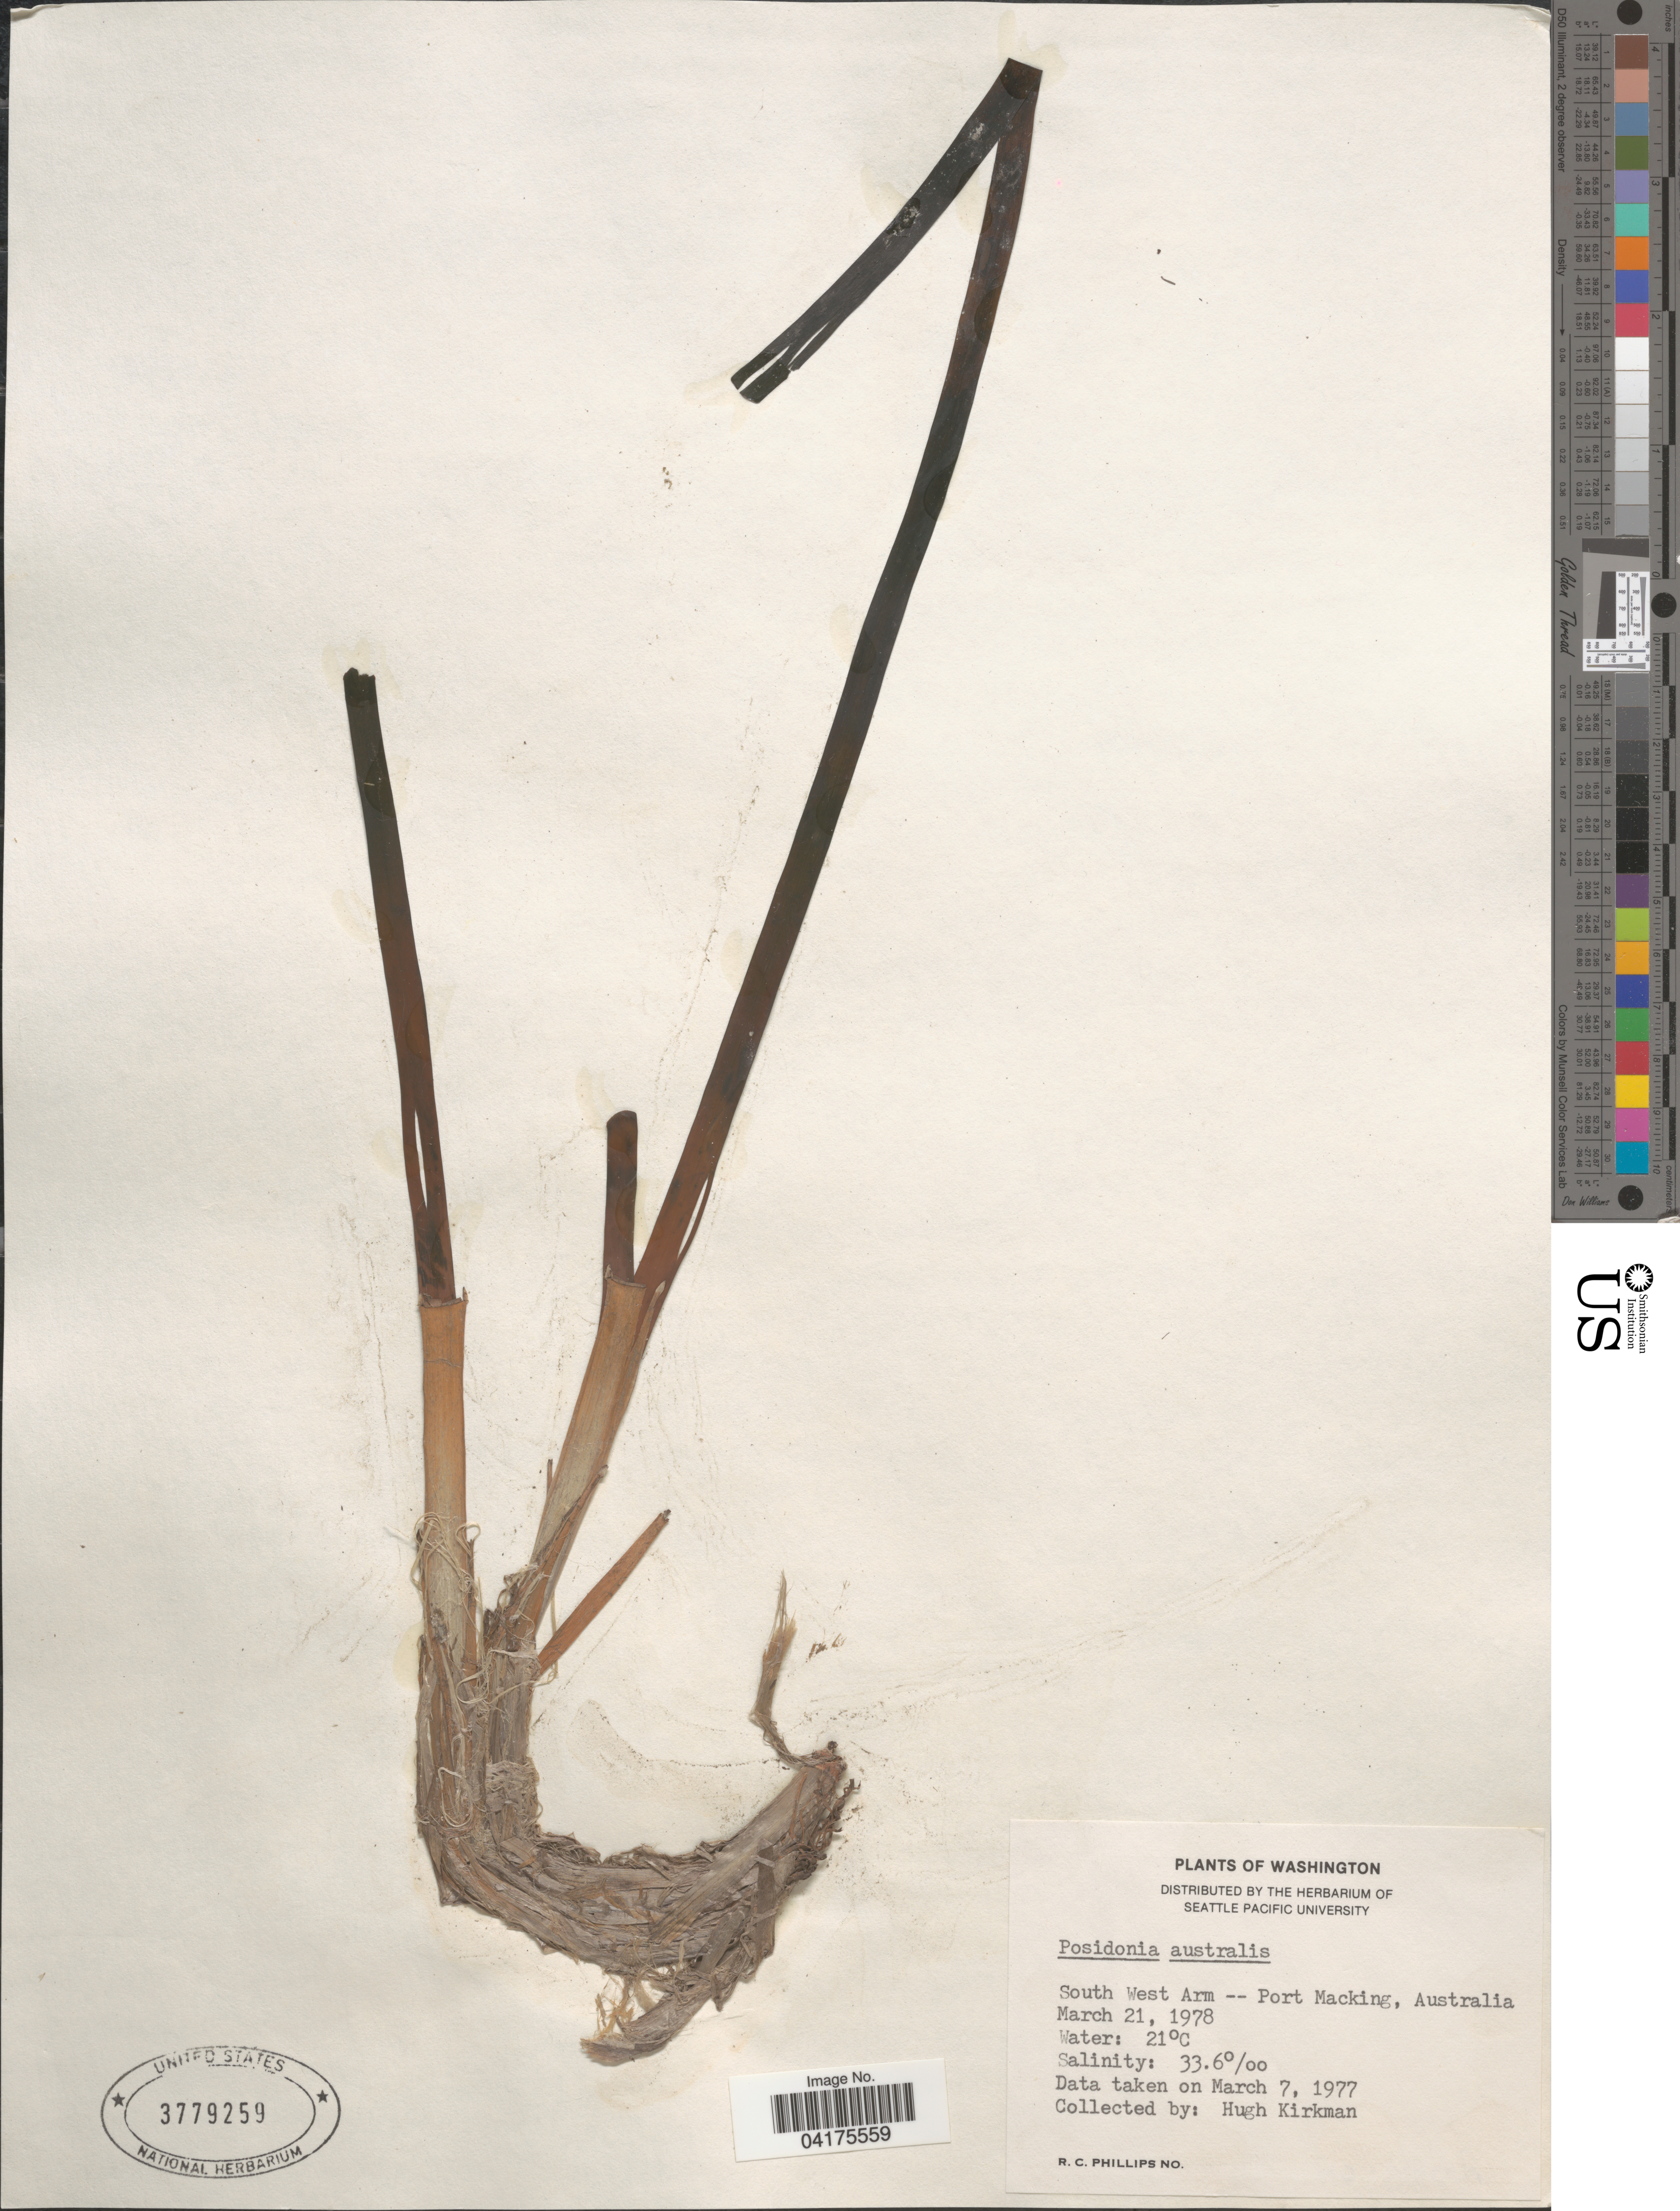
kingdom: Plantae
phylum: Tracheophyta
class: Liliopsida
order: Alismatales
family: Posidoniaceae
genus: Posidonia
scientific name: Posidonia australis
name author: Hook. f.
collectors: H. Kirkman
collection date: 1978-03-21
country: Australia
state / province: New South Wales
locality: South West Arm -- Port Macking [= Port Hacking].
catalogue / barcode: US 3779259